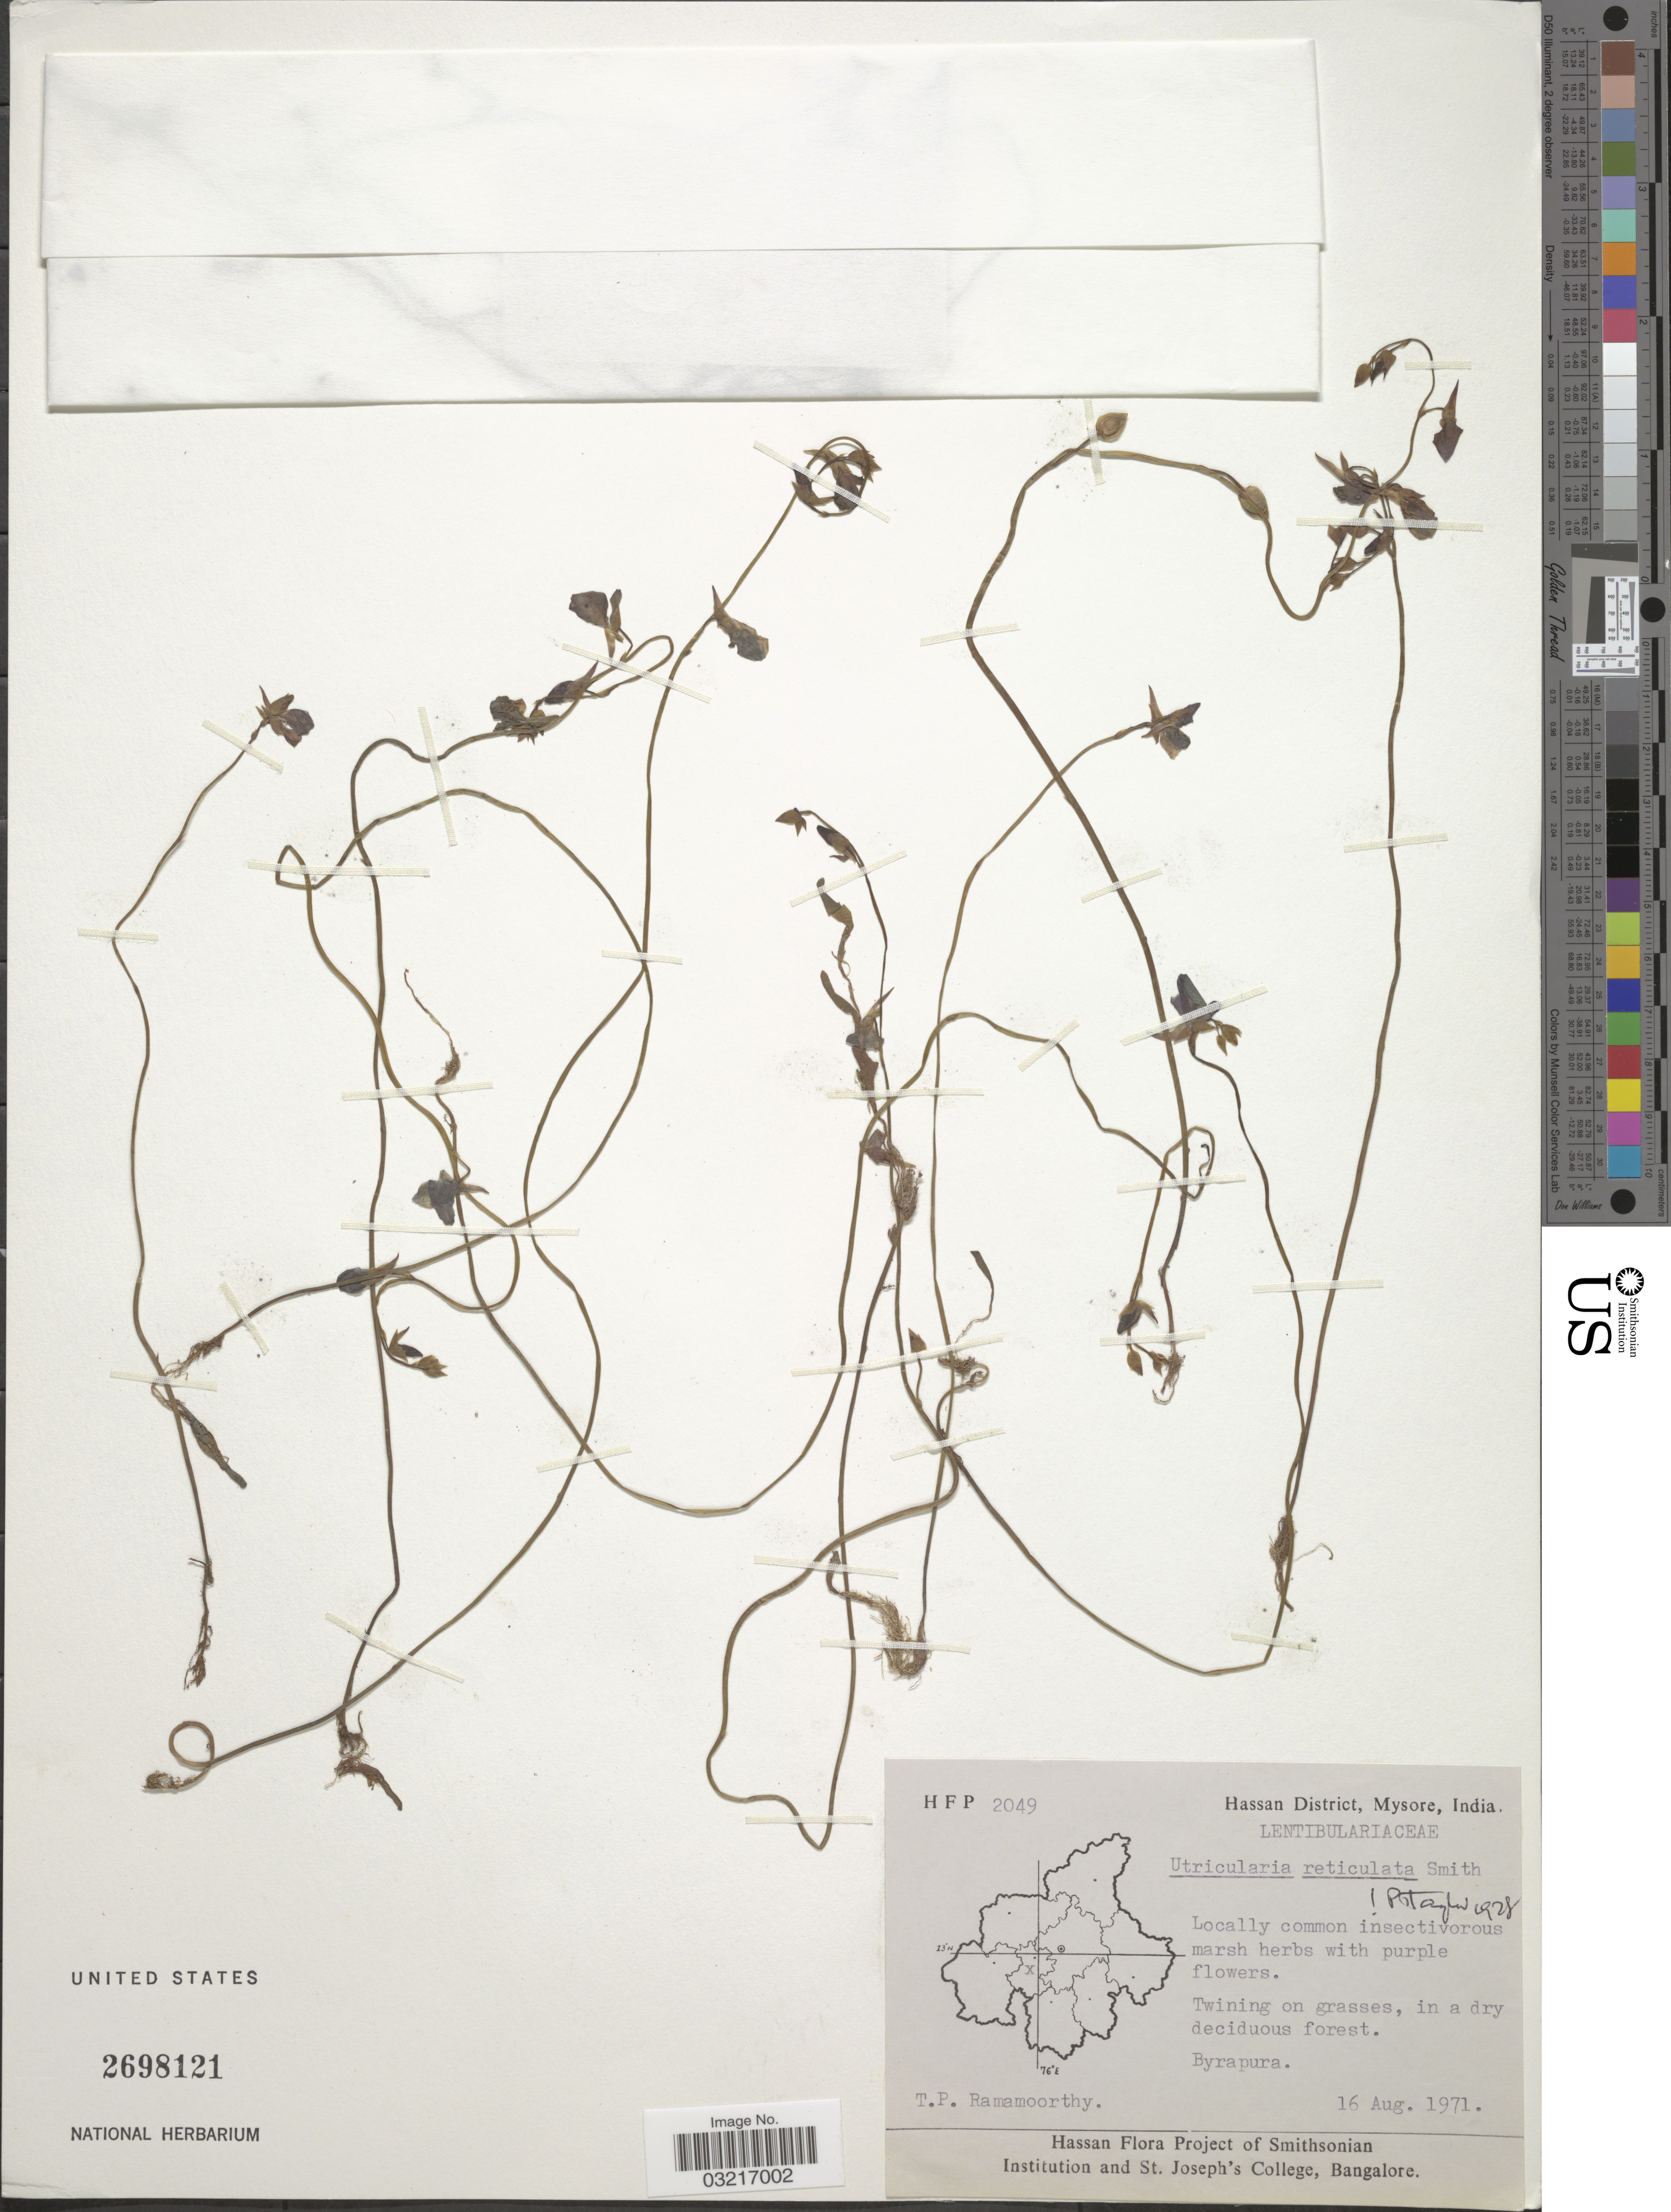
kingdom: Plantae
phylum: Tracheophyta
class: Magnoliopsida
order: Lamiales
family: Lentibulariaceae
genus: Utricularia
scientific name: Utricularia reticulata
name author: Sm.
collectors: T. P. Ramamoorthy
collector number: HFP2049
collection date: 1971-08-16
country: India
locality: Hassan District, Mysore, Byrapura.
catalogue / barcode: US 2698121